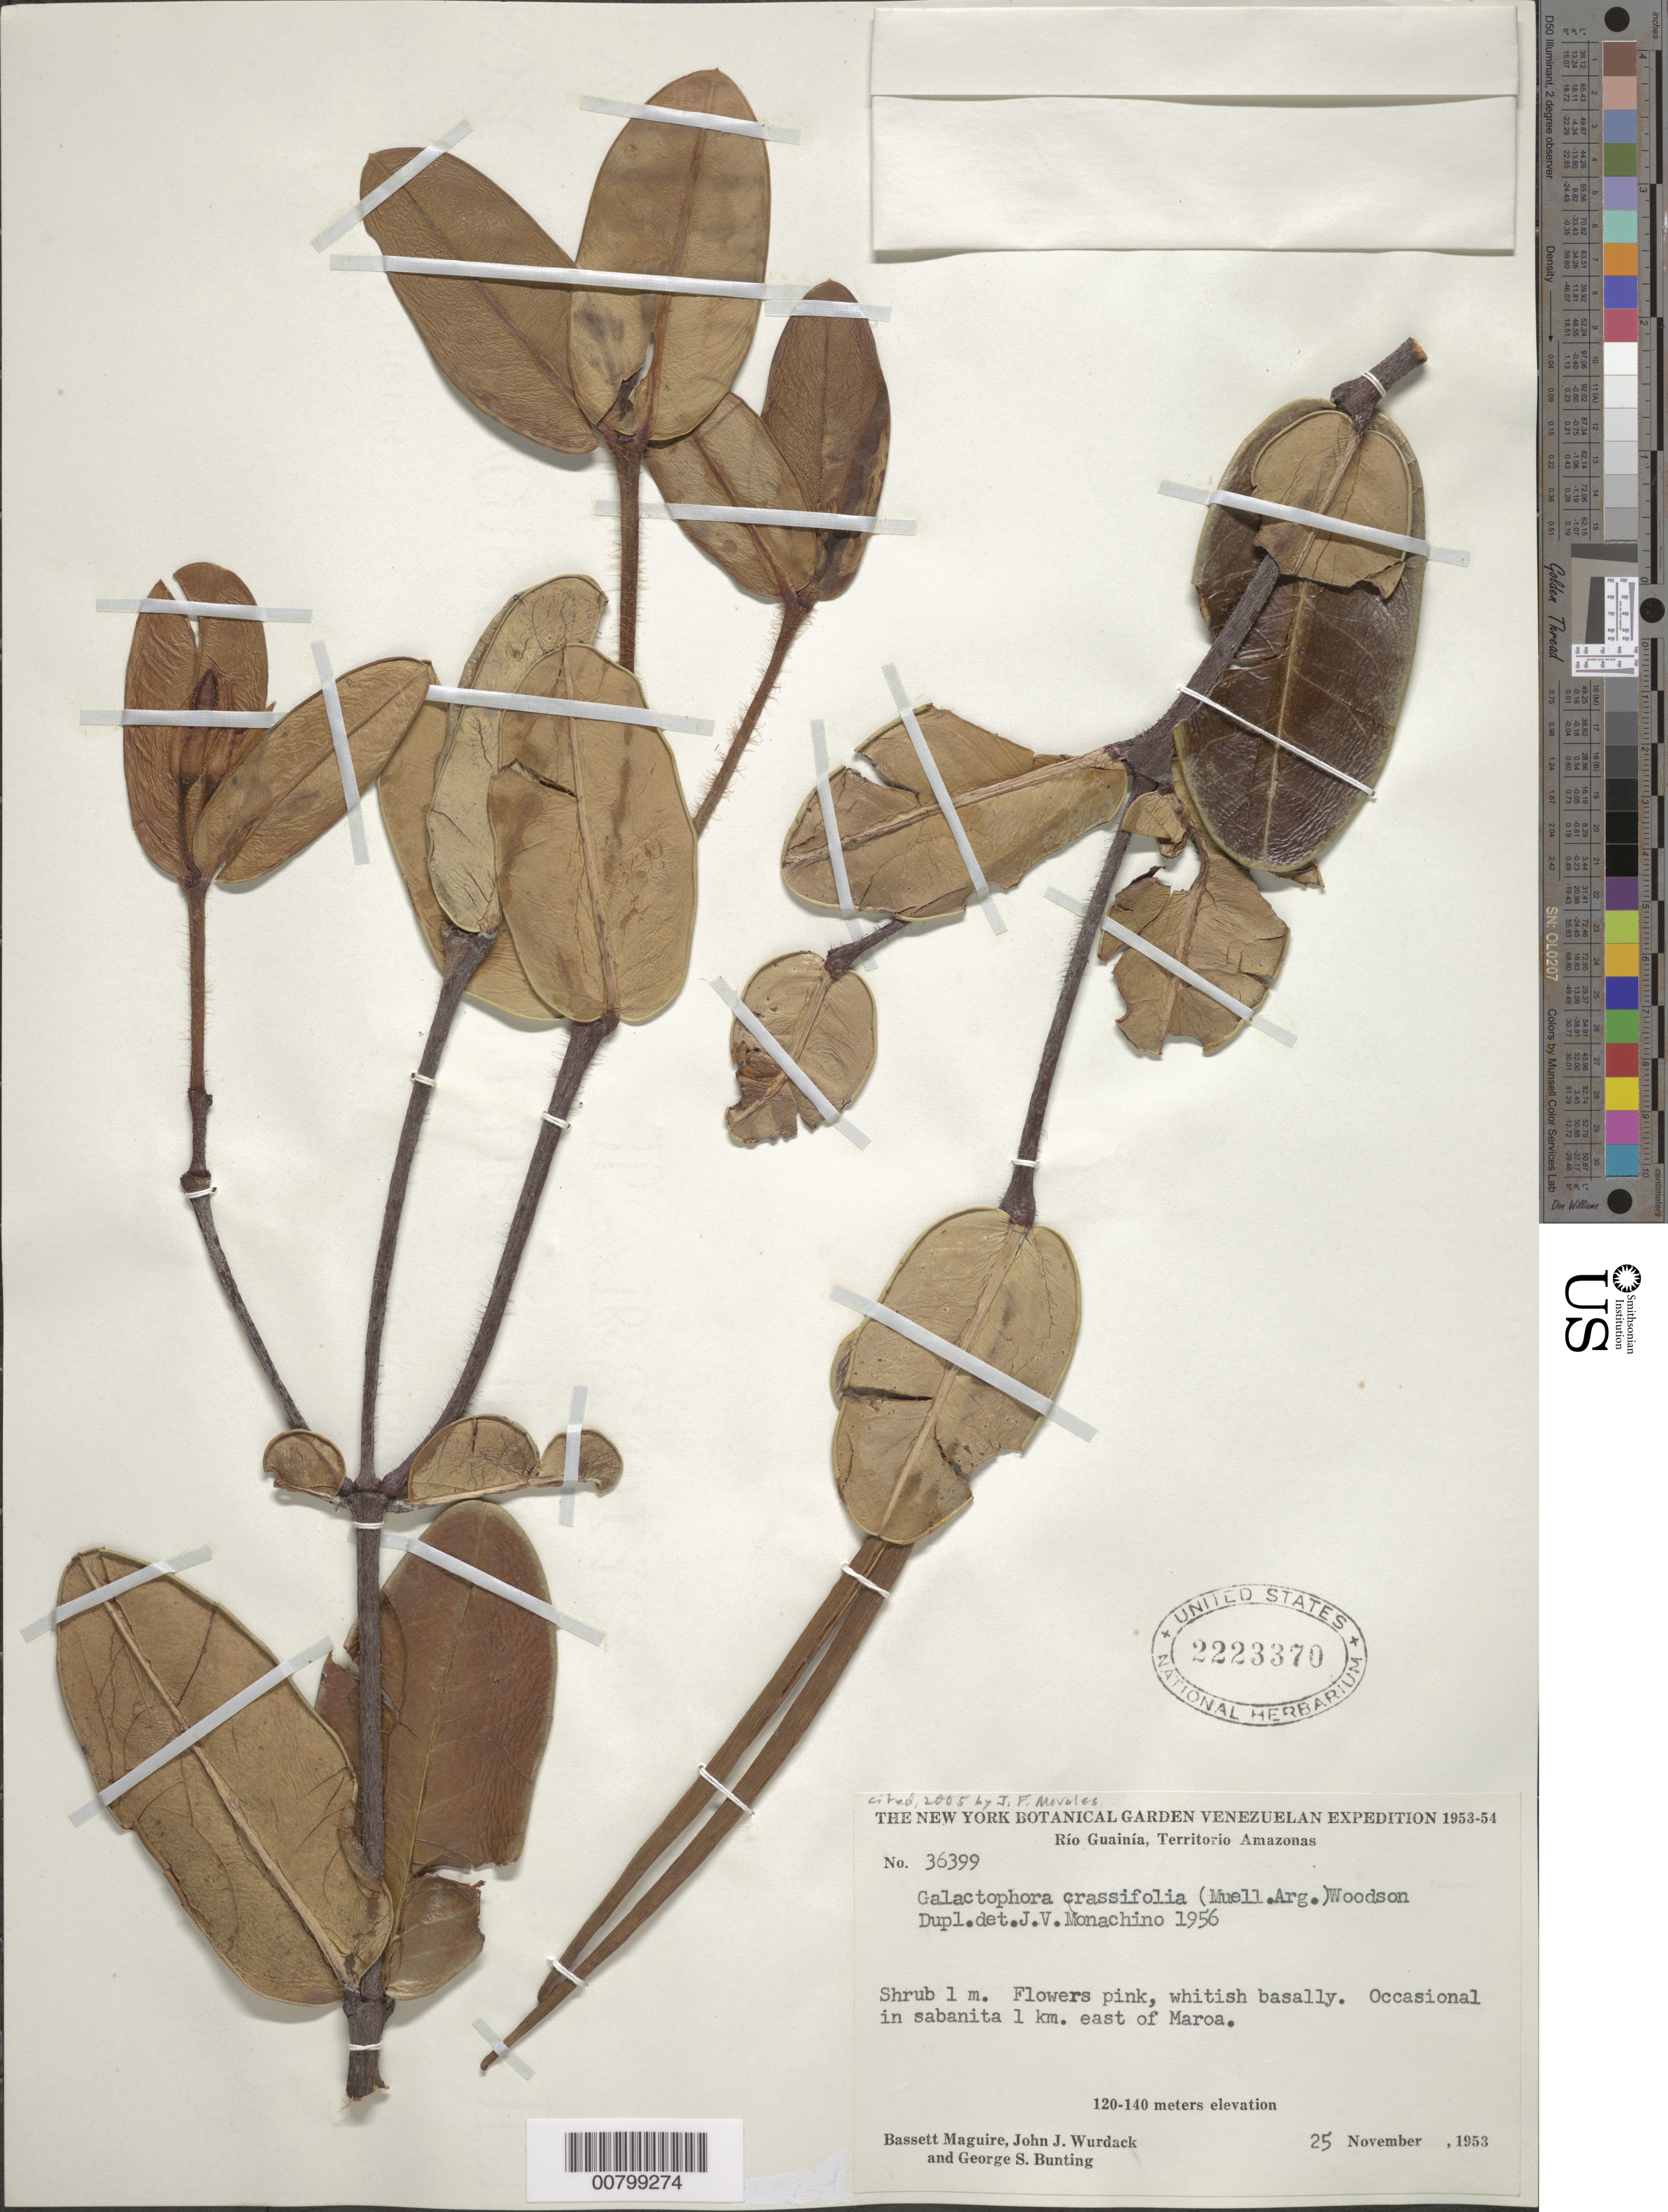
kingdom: Plantae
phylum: Tracheophyta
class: Magnoliopsida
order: Gentianales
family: Apocynaceae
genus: Galactophora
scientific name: Galactophora crassifolia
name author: (Müll. Arg.) Woodson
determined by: Monachino, J. V.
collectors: B. Maguire, J. J. Wurdack & G. S. Bunting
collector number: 36399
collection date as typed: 25-Nov-53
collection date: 1953-11-25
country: Venezuela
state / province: Amazonas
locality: Río Guainía, 1 km E of Maroa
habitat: Sabanita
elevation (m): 120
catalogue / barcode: US 2223370